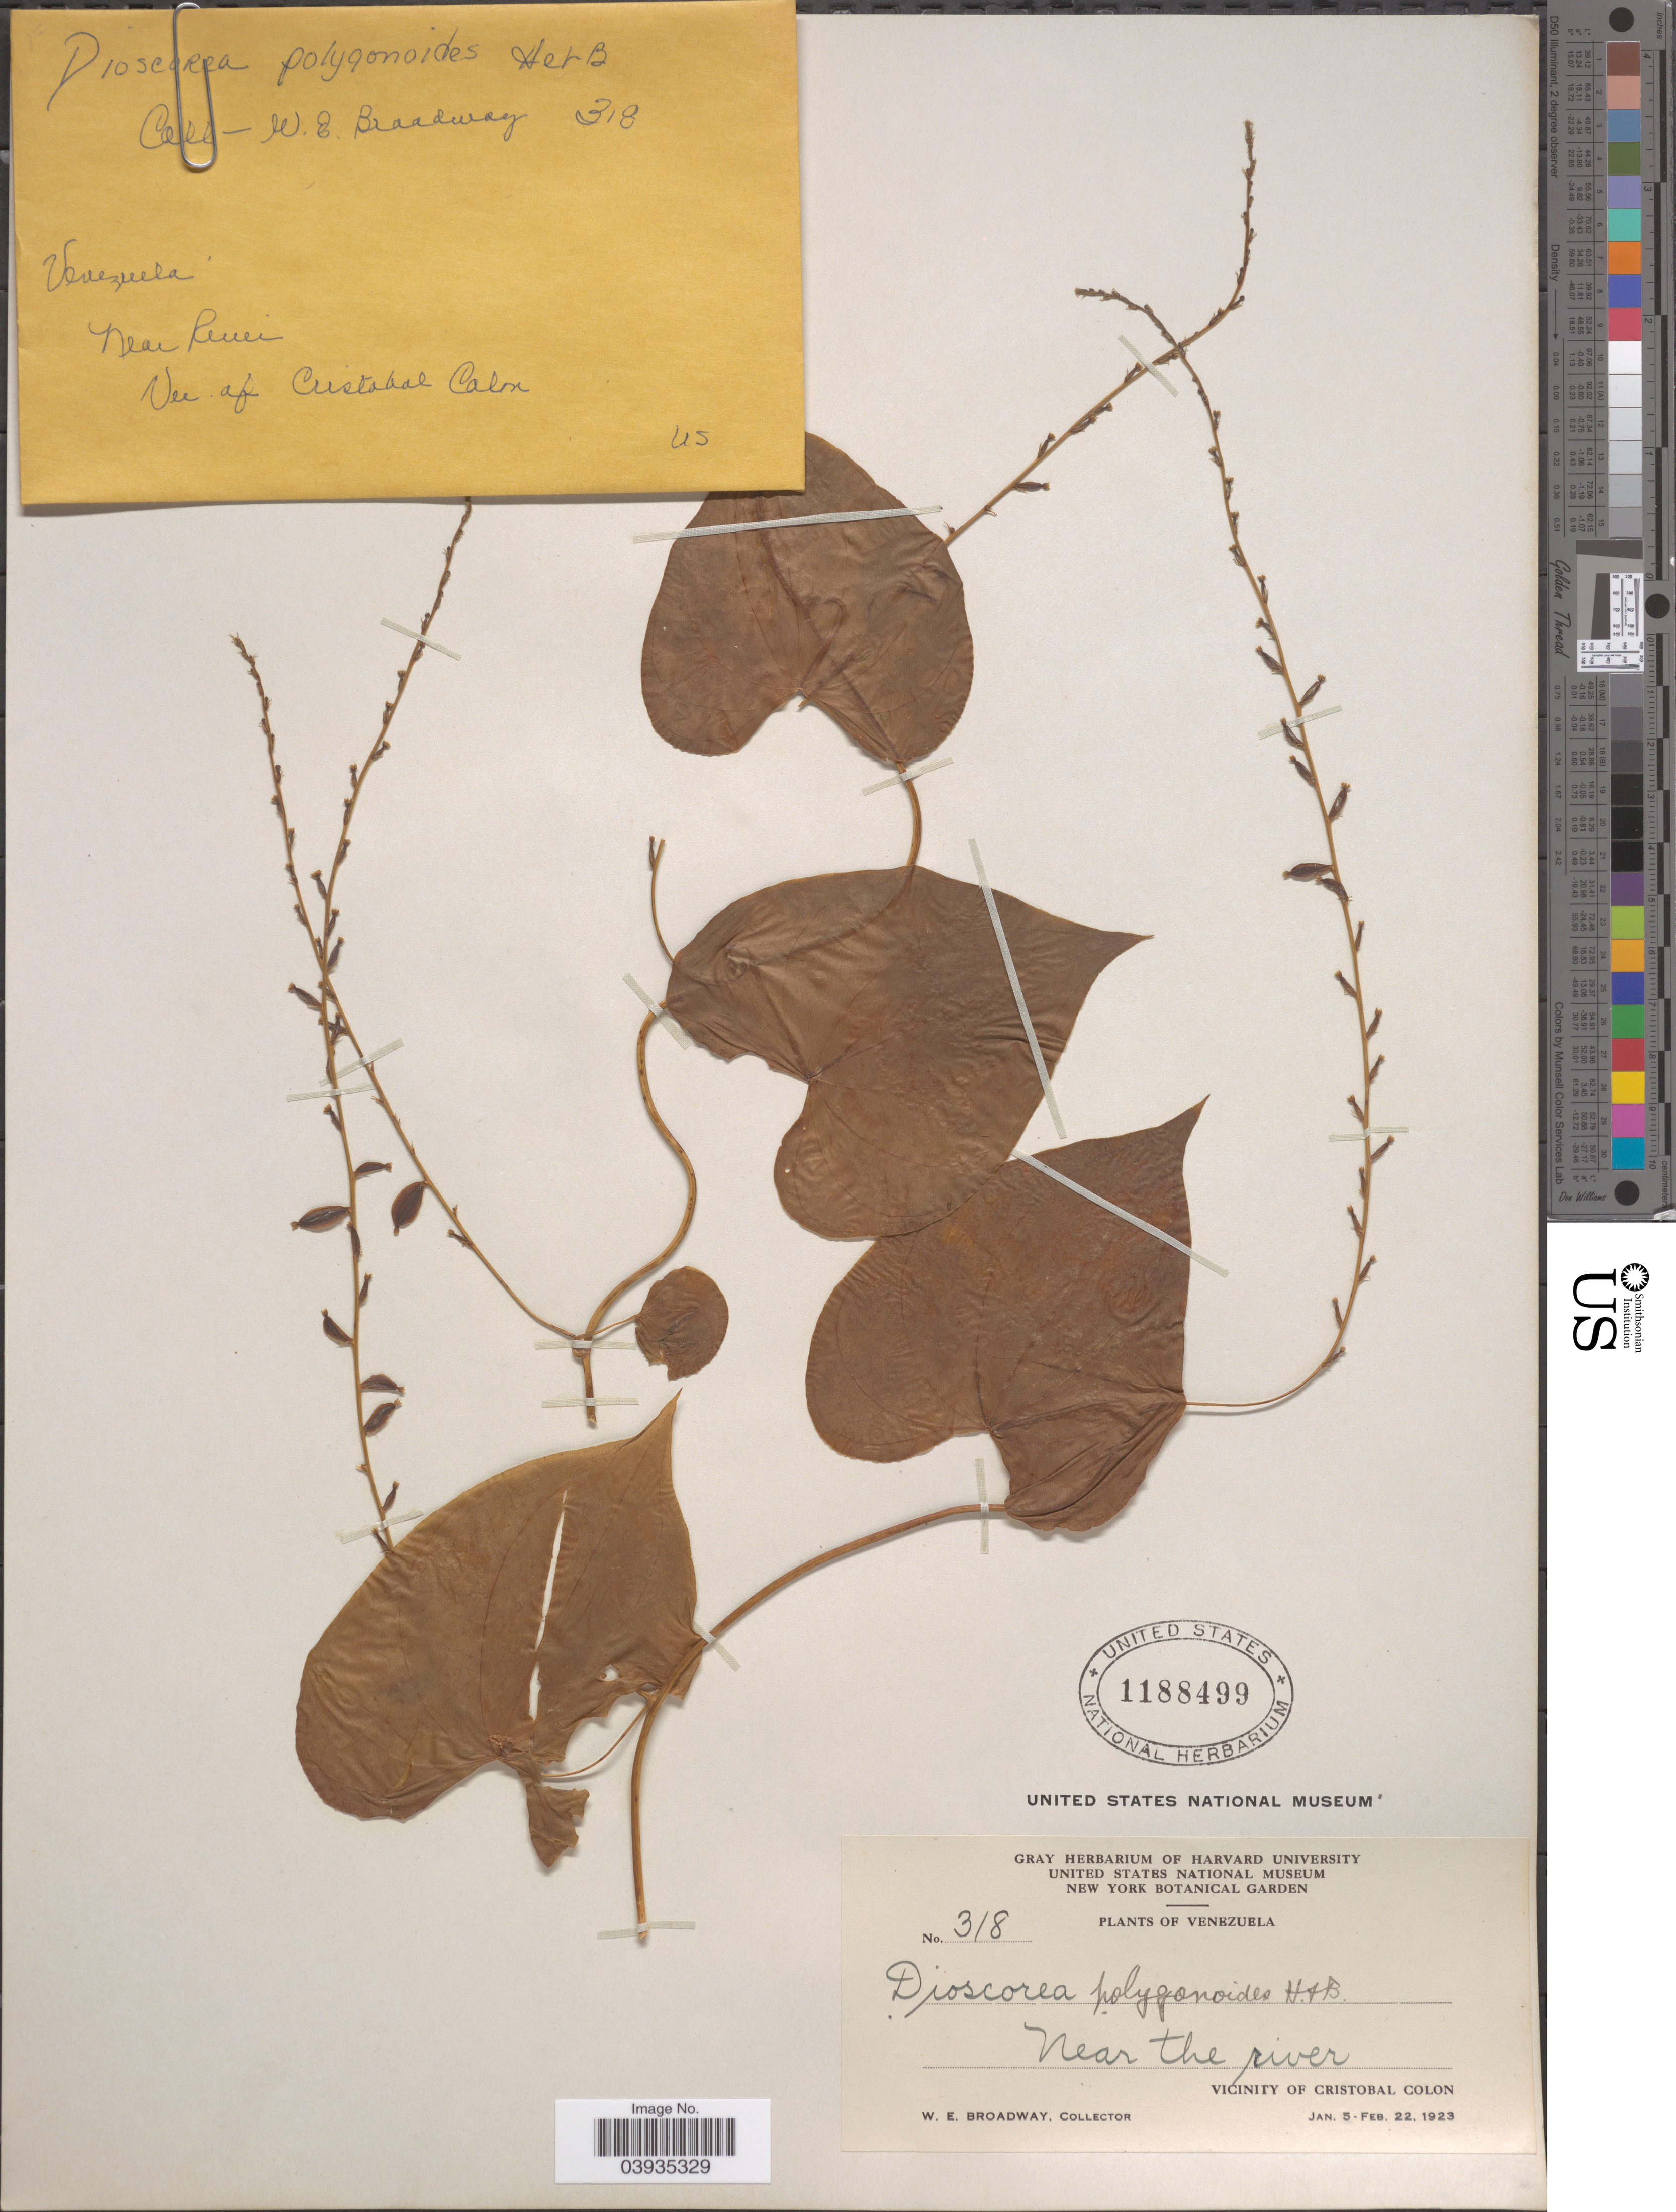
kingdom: Plantae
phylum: Tracheophyta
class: Liliopsida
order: Dioscoreales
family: Dioscoreaceae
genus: Dioscorea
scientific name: Dioscorea polygonoides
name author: Humb. & Bonpl. ex Willd.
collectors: W. E. Broadway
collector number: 318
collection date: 1923-01-05/1923-02-22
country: Venezuela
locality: Near the river. Vicinity of Cristobal Colon.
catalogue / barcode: US 1188499